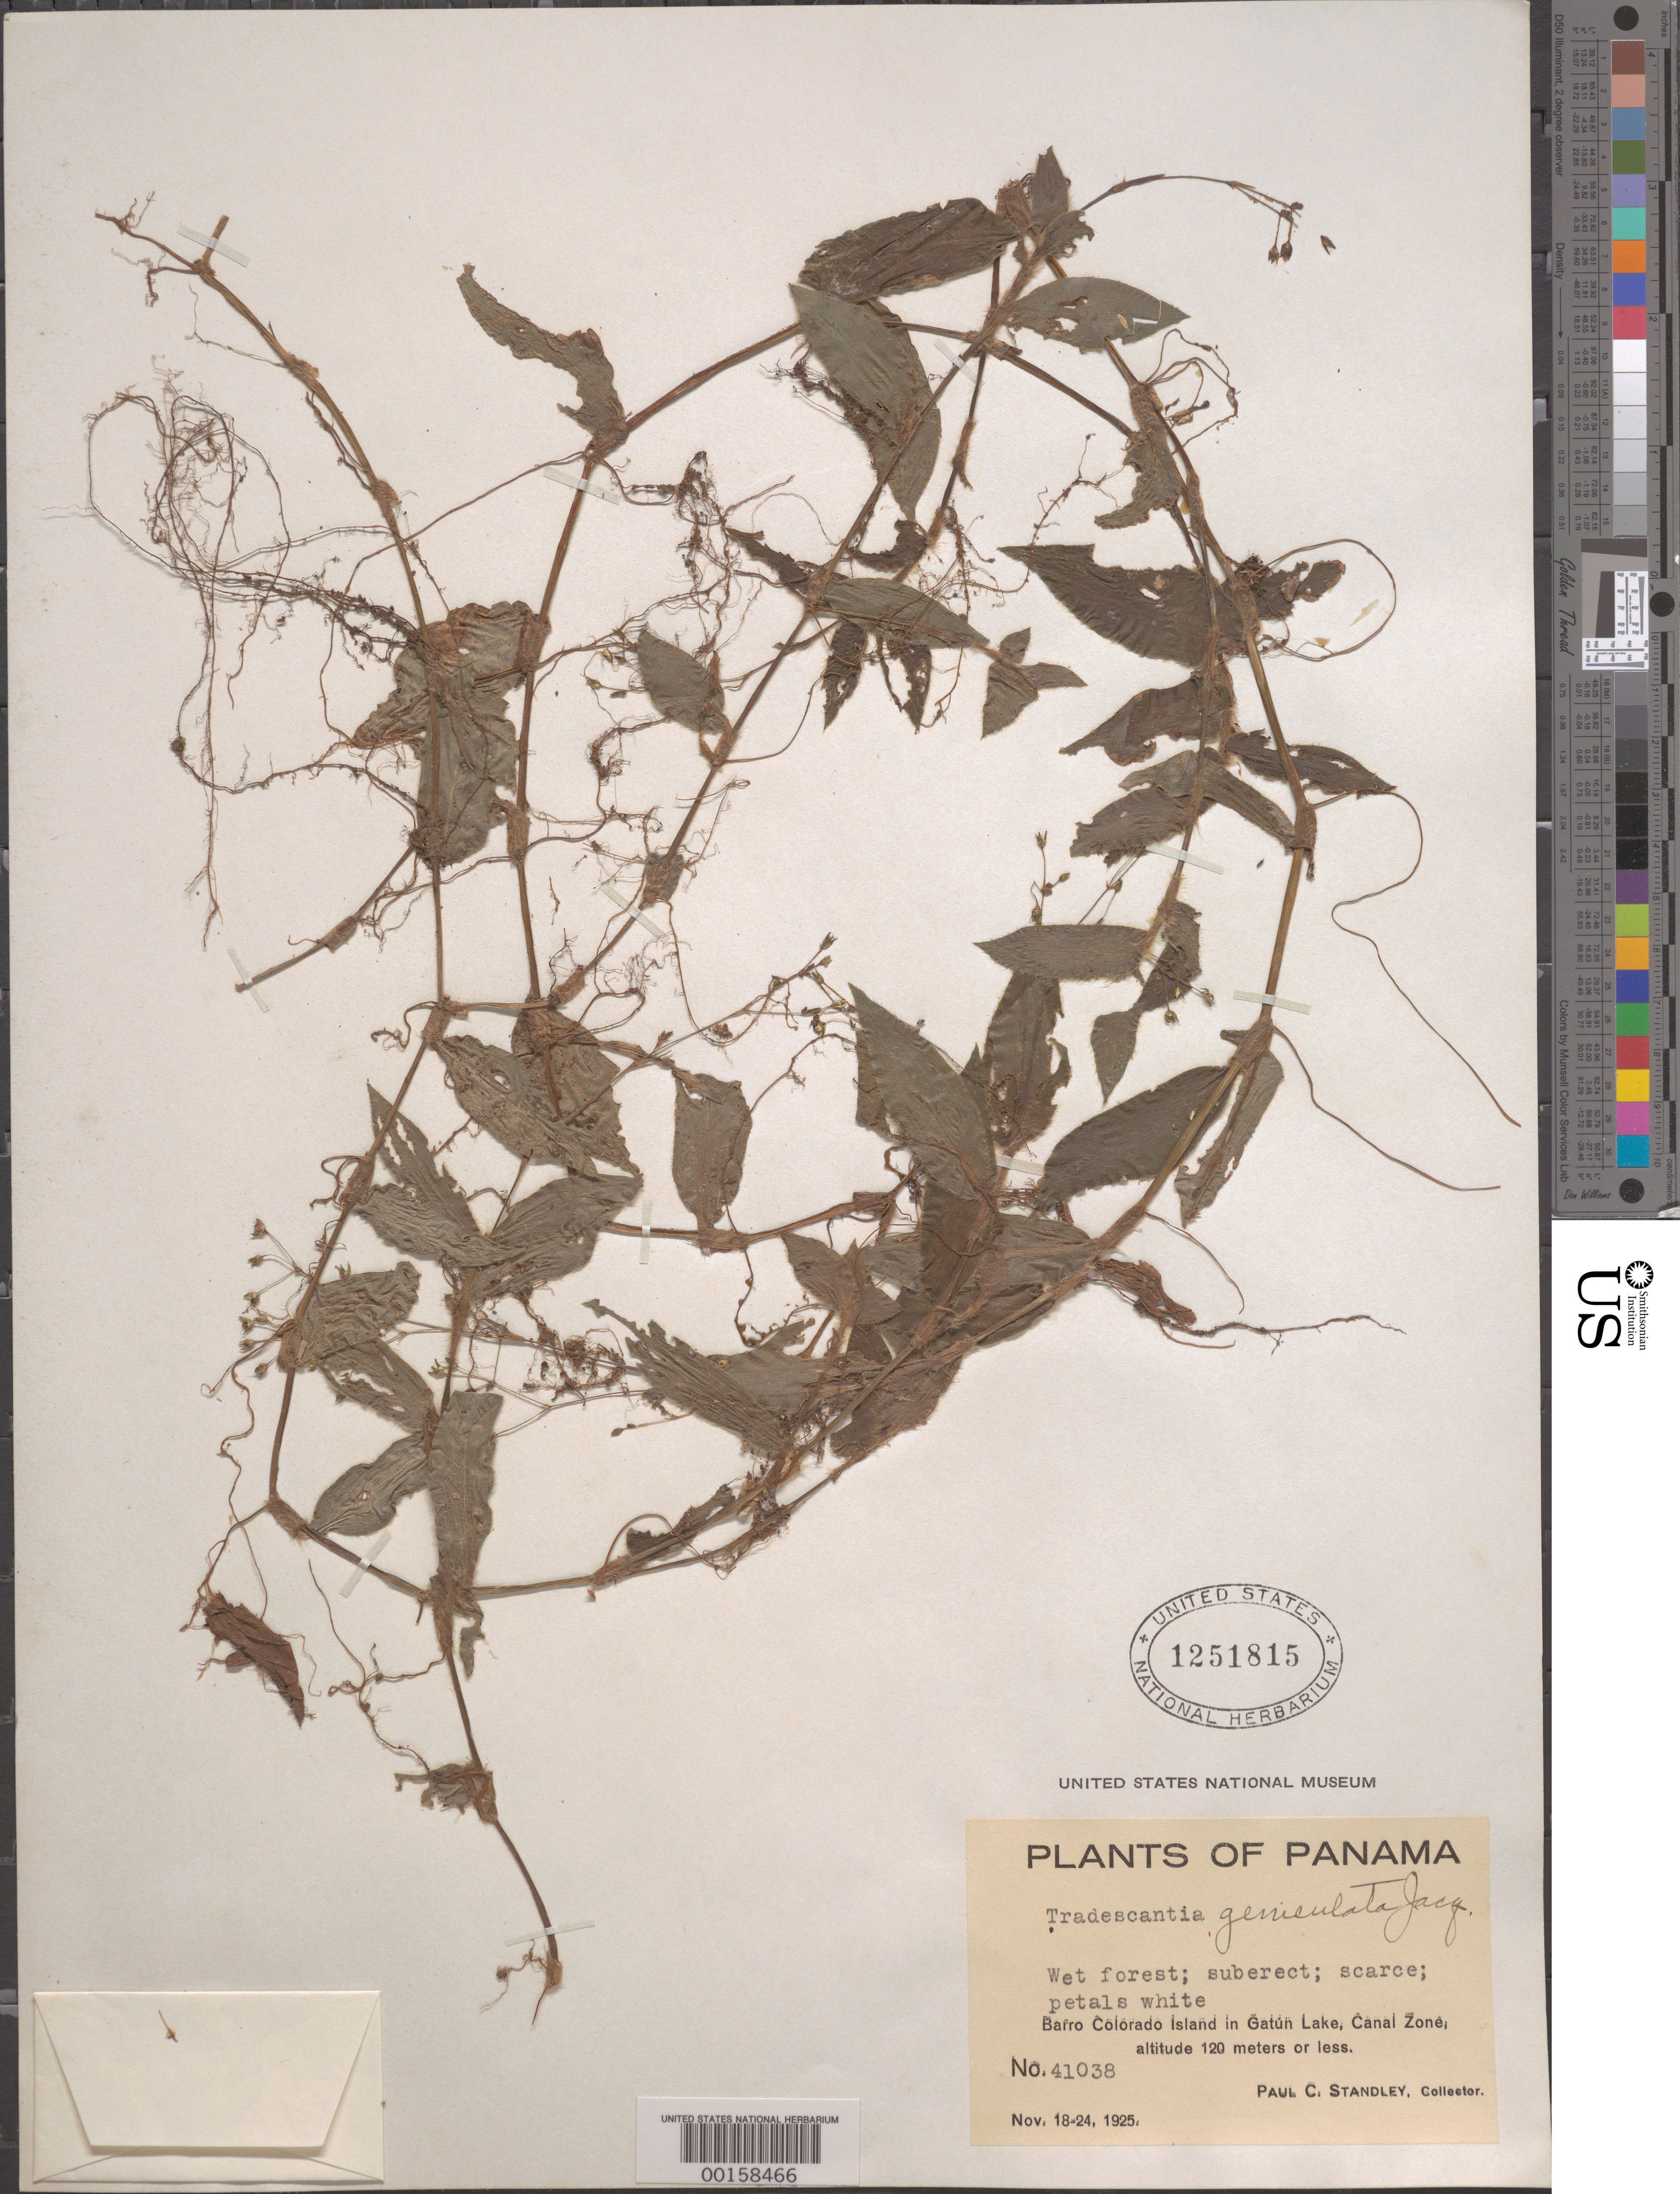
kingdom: Plantae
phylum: Tracheophyta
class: Liliopsida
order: Commelinales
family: Commelinaceae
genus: Gibasis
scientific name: Gibasis geniculata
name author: (Jacq.) Rohweder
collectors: P. C. Standley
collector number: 41038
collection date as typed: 18 Nov 1925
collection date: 1925-11-18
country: Panama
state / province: Panamá Oeste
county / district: Canal Zone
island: Barro Colorado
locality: Gatun Lake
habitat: Wet forest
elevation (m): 120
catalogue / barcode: US 1251815